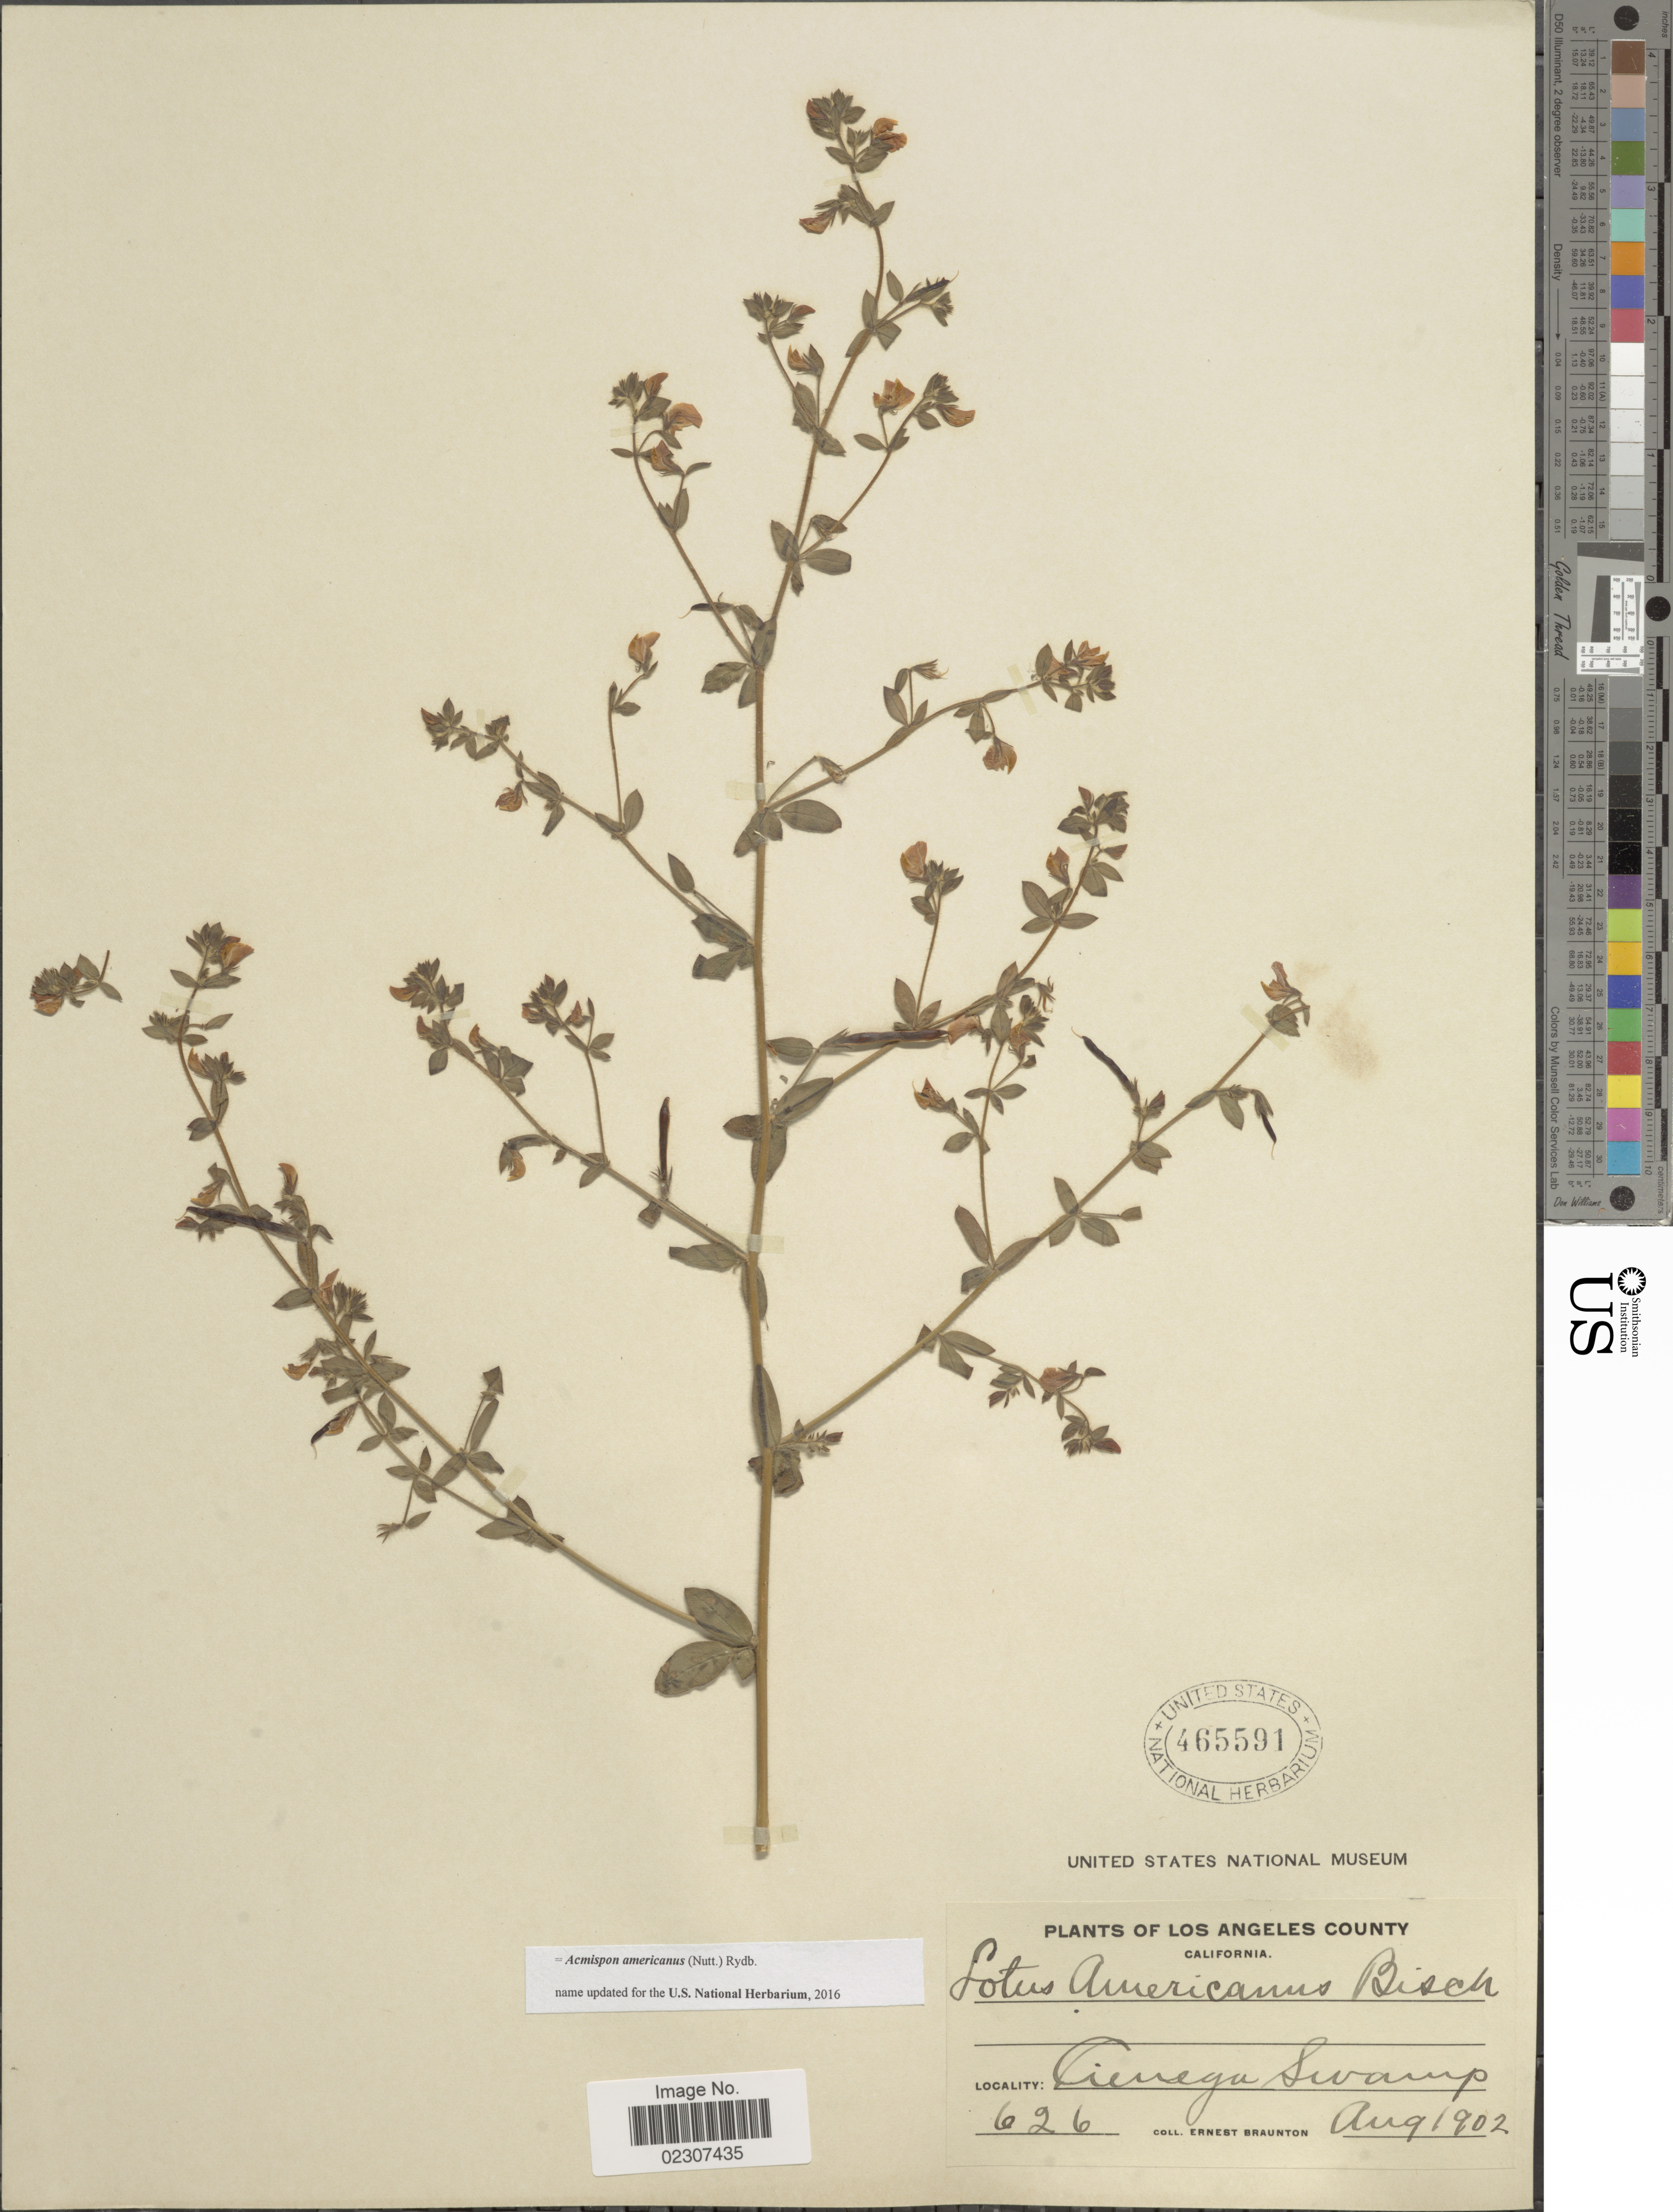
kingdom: Plantae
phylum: Tracheophyta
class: Magnoliopsida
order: Fabales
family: Fabaceae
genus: Acmispon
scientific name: Acmispon americanus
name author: (Nutt.) Rydb.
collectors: E. Braunton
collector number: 626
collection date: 1902-08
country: United States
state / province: California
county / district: Los Angeles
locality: Los Angeles County, Cienega Swamp.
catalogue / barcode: US 465591